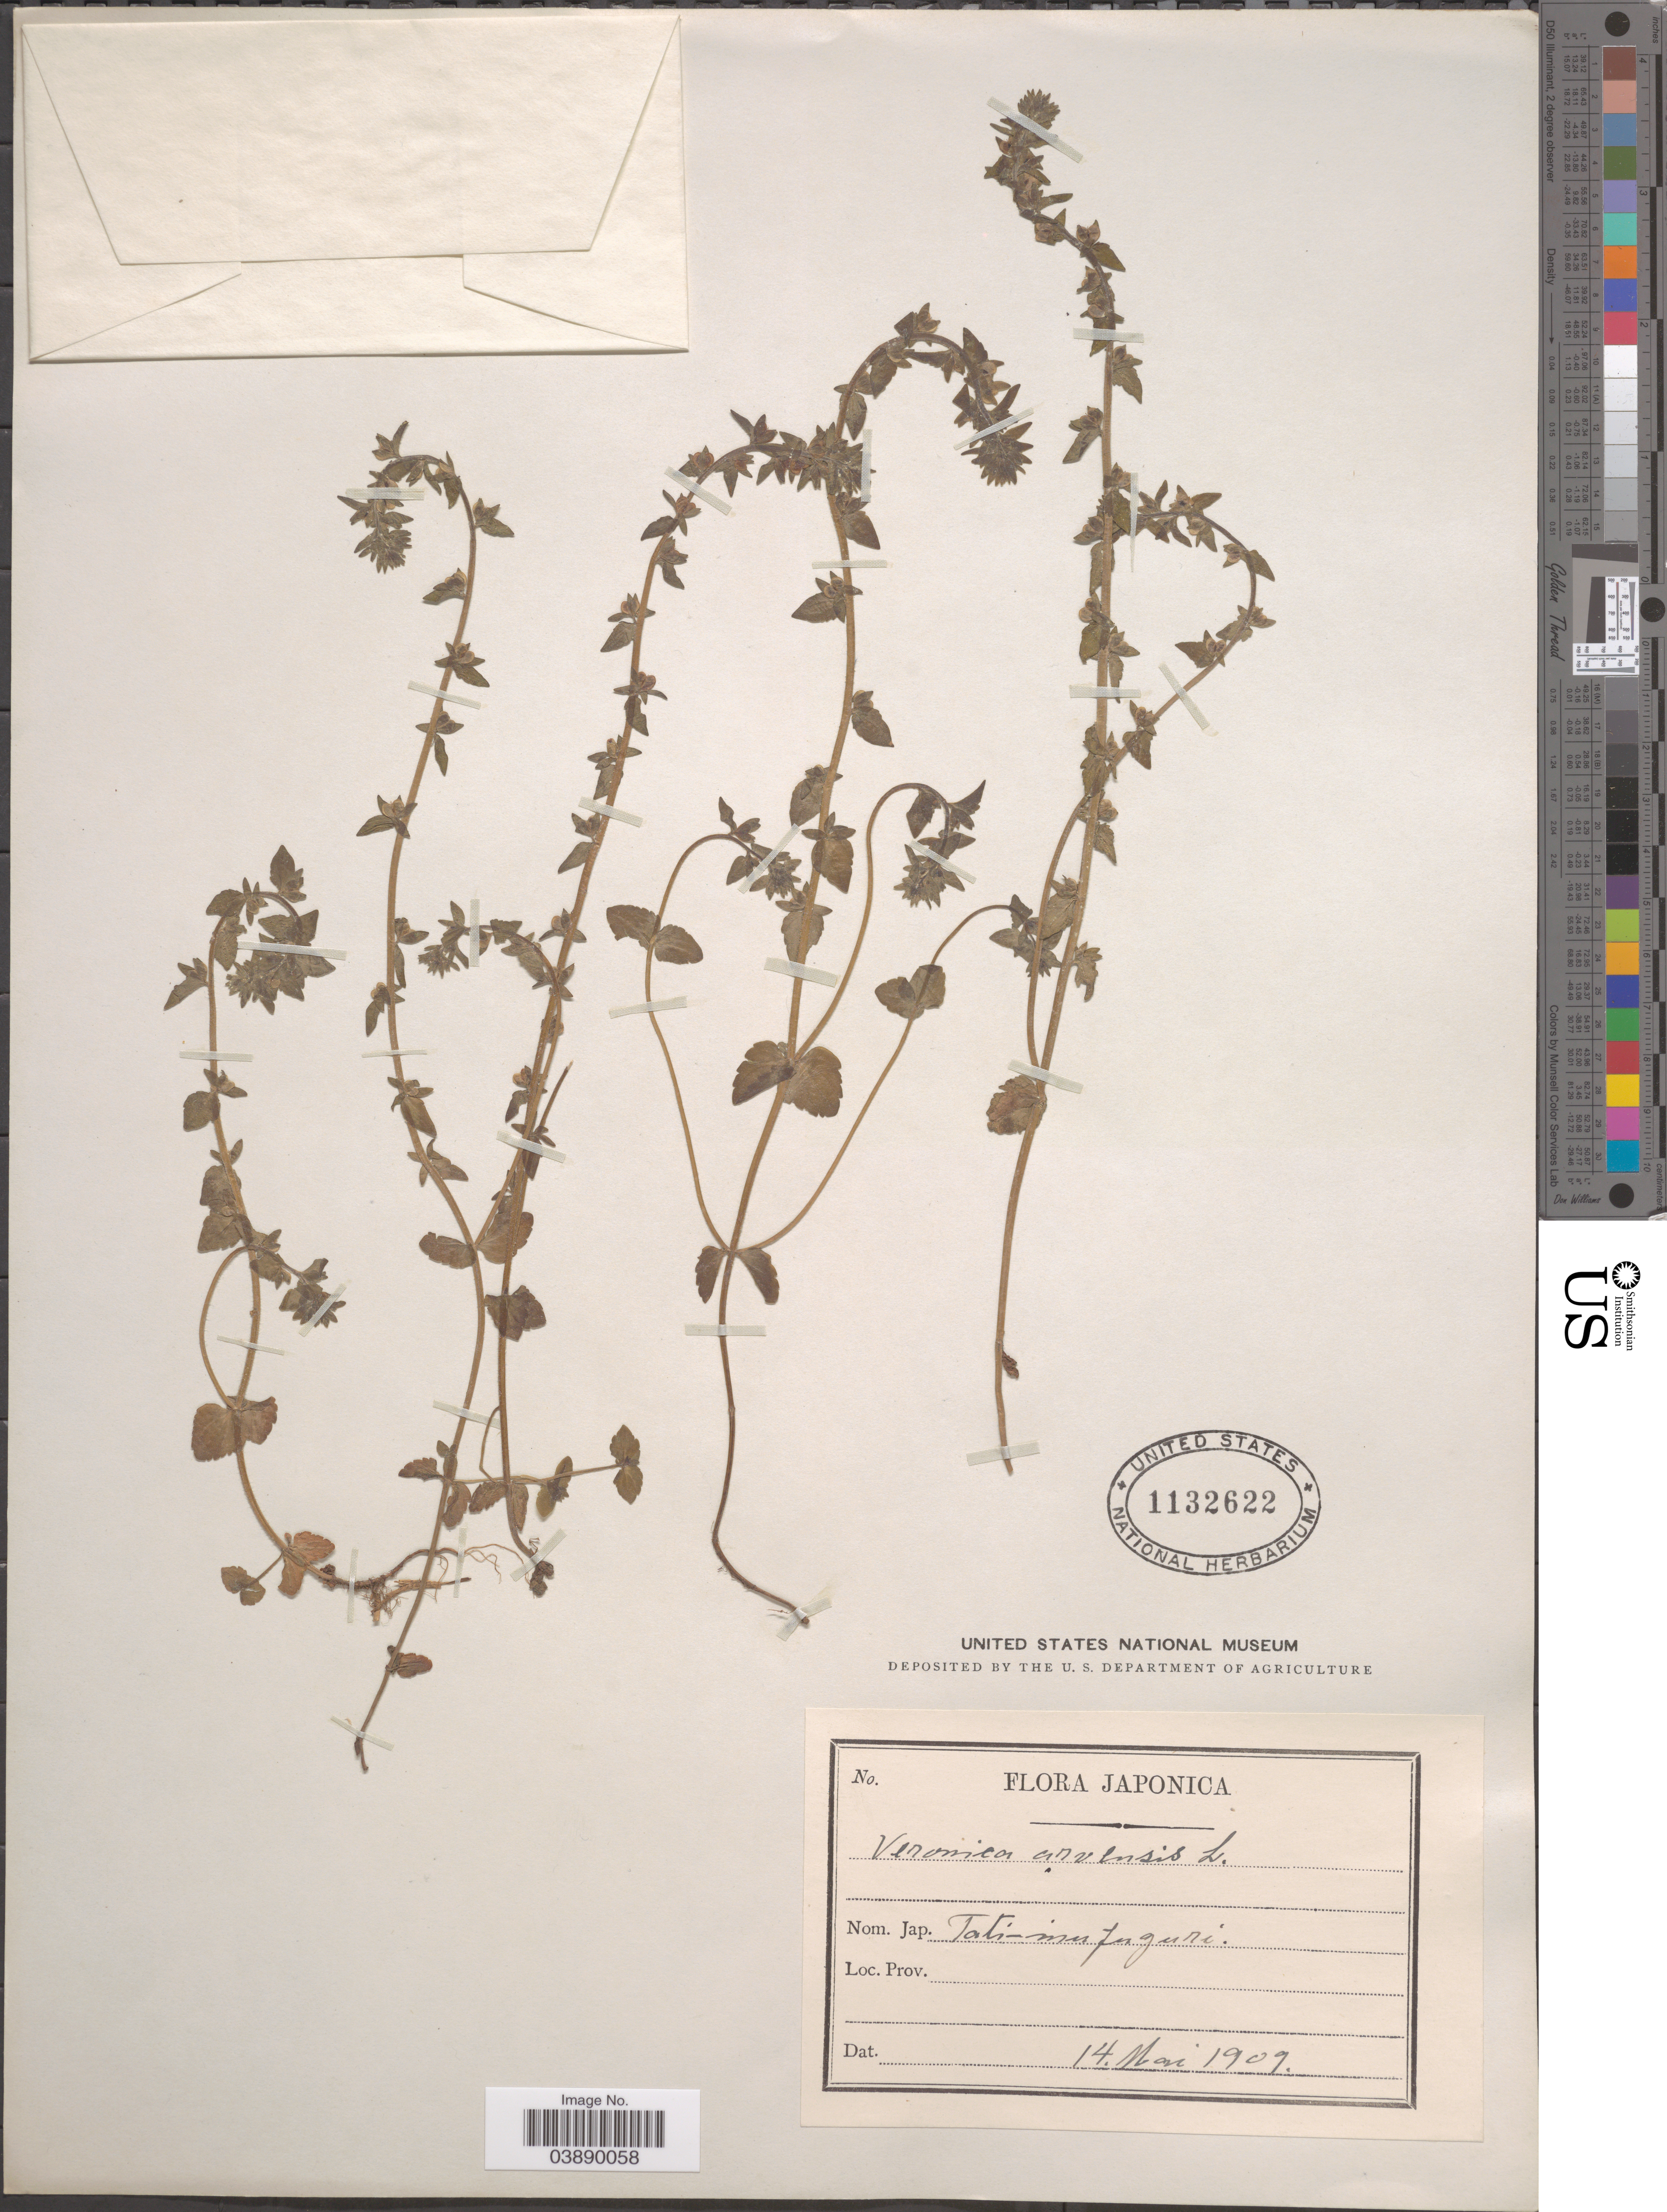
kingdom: Plantae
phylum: Tracheophyta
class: Magnoliopsida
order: Lamiales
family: Plantaginaceae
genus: Veronica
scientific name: Veronica arvensis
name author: L.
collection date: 1909-05-14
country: Japan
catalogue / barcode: US 1132622